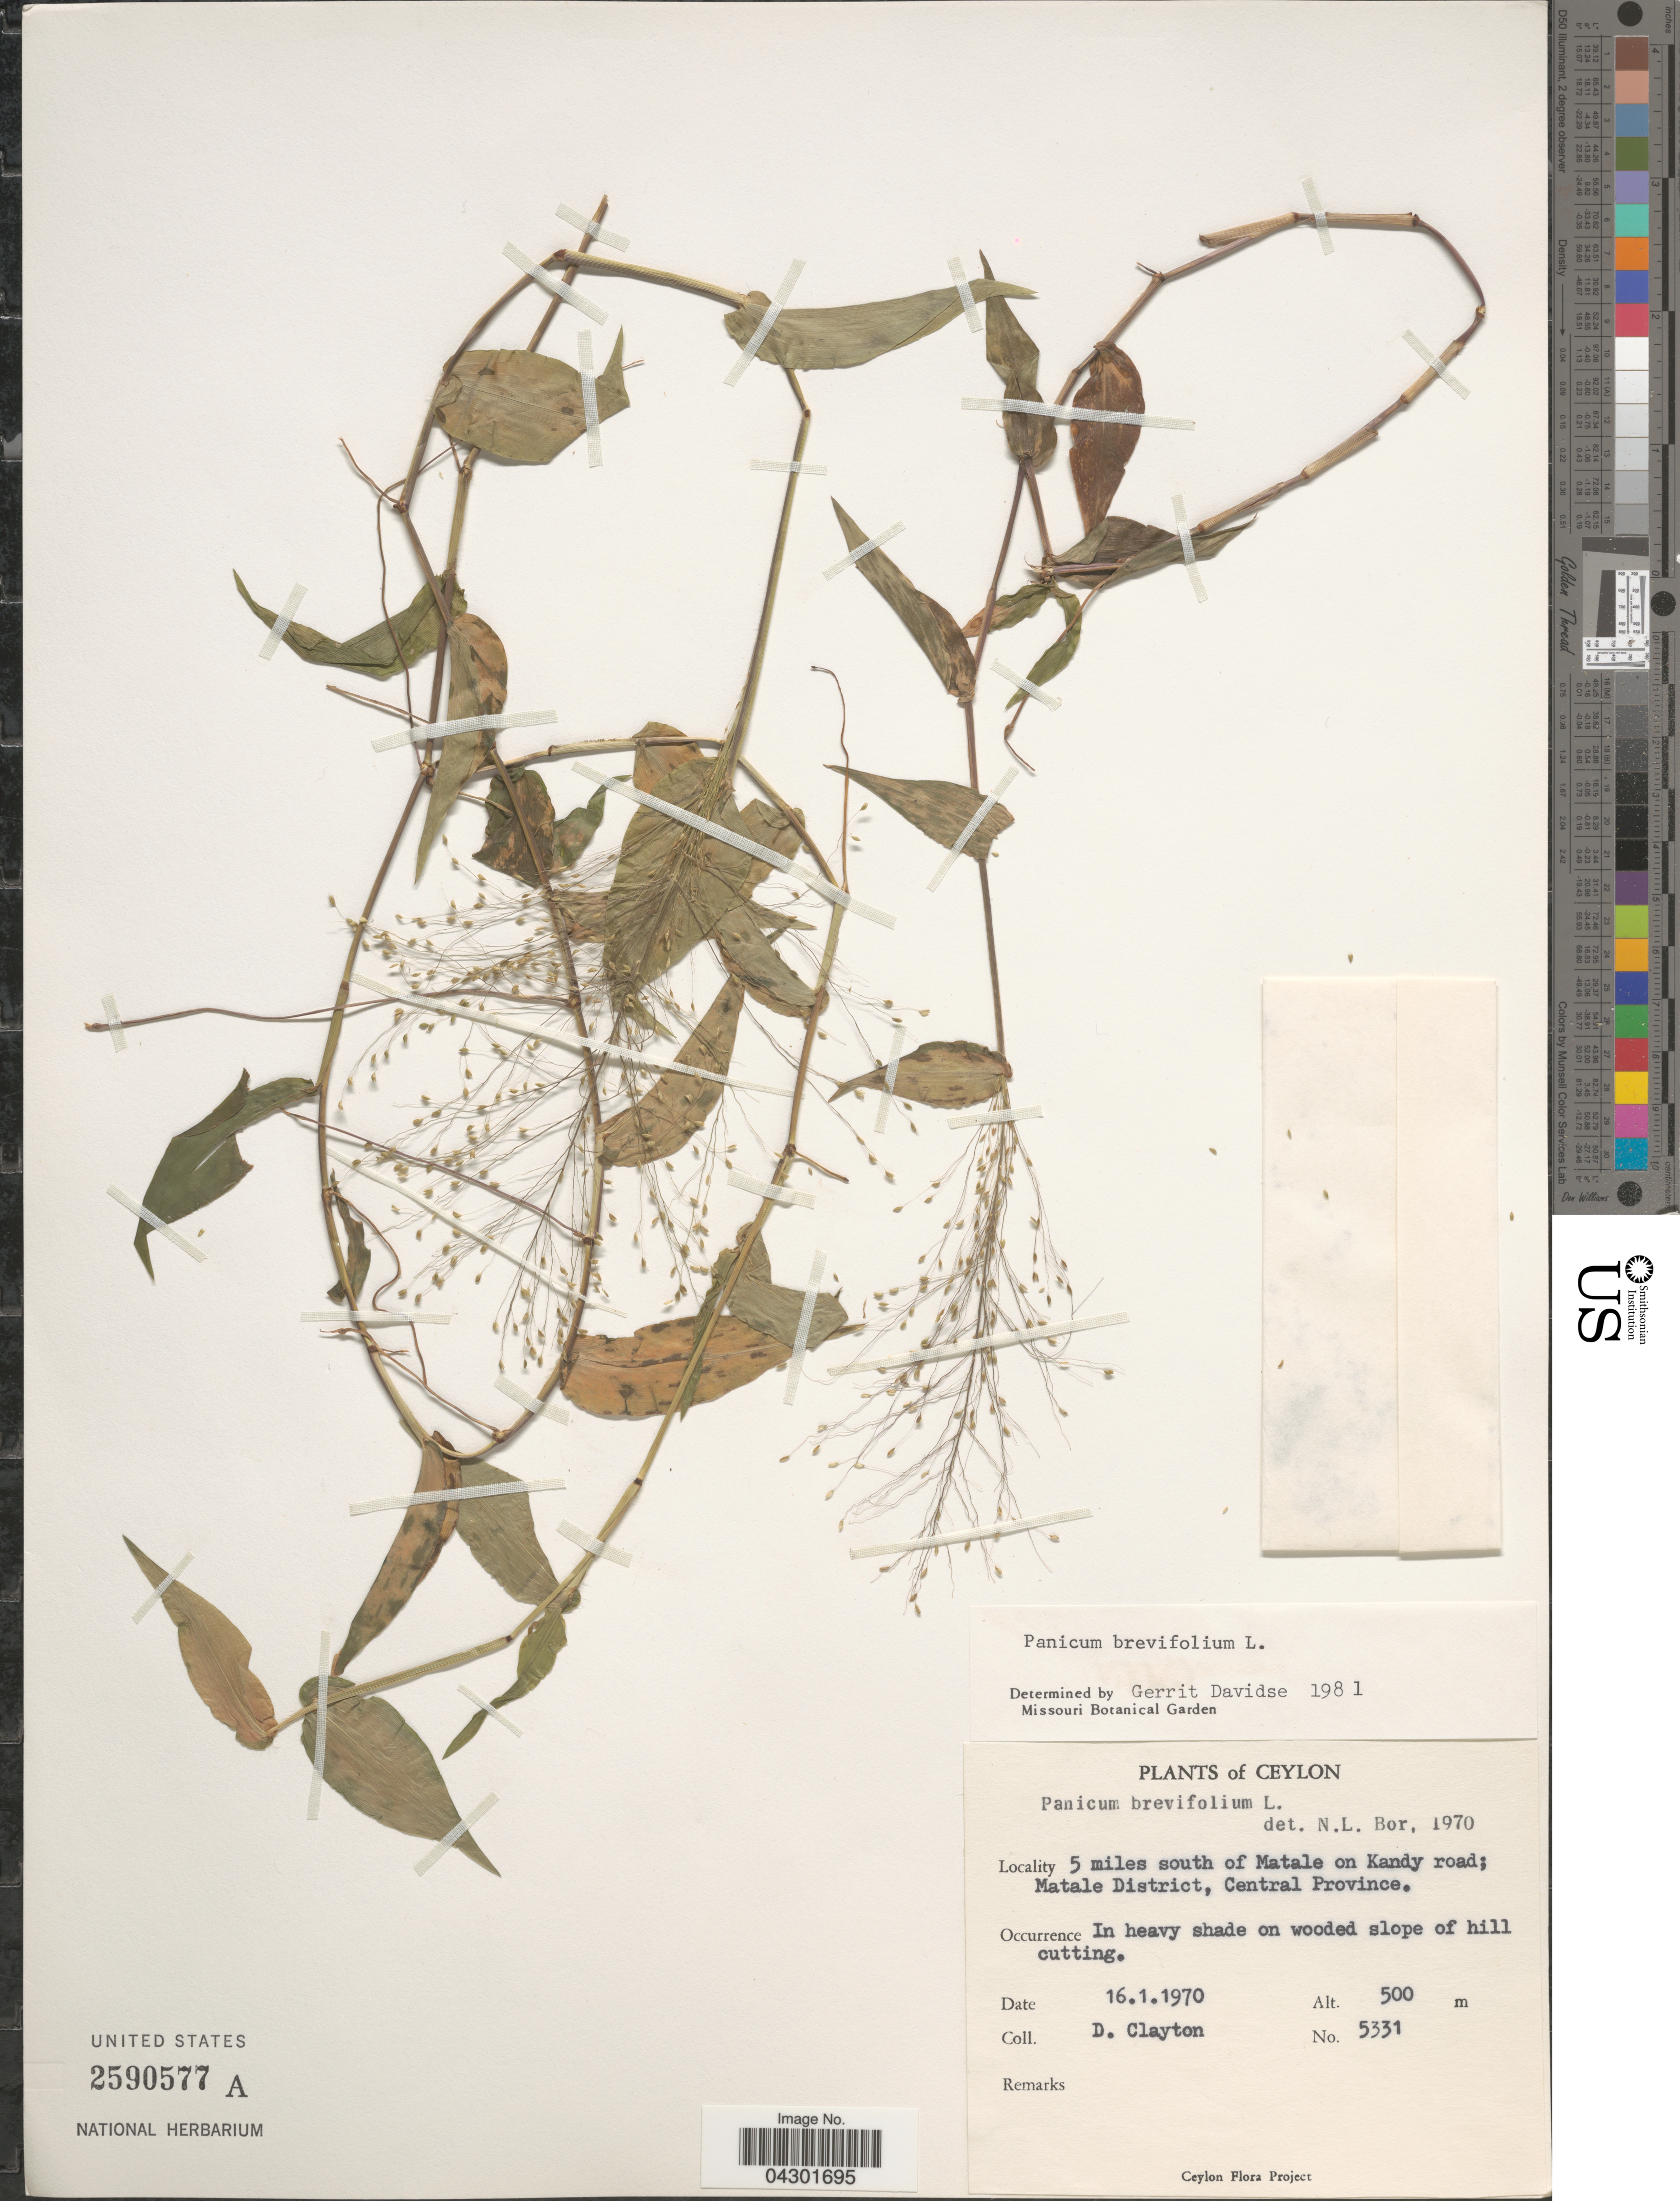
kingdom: Plantae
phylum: Tracheophyta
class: Liliopsida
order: Poales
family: Poaceae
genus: Panicum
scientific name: Panicum brevifolium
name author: L.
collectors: D. Clayton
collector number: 5331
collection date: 1970-01-16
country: Sri Lanka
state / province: Central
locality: Ceylon. 5 miles south of Matale on Kandy road; Matale District. In heavy shade on wooded slope of hill cutting.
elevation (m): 500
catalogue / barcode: US 2590577A